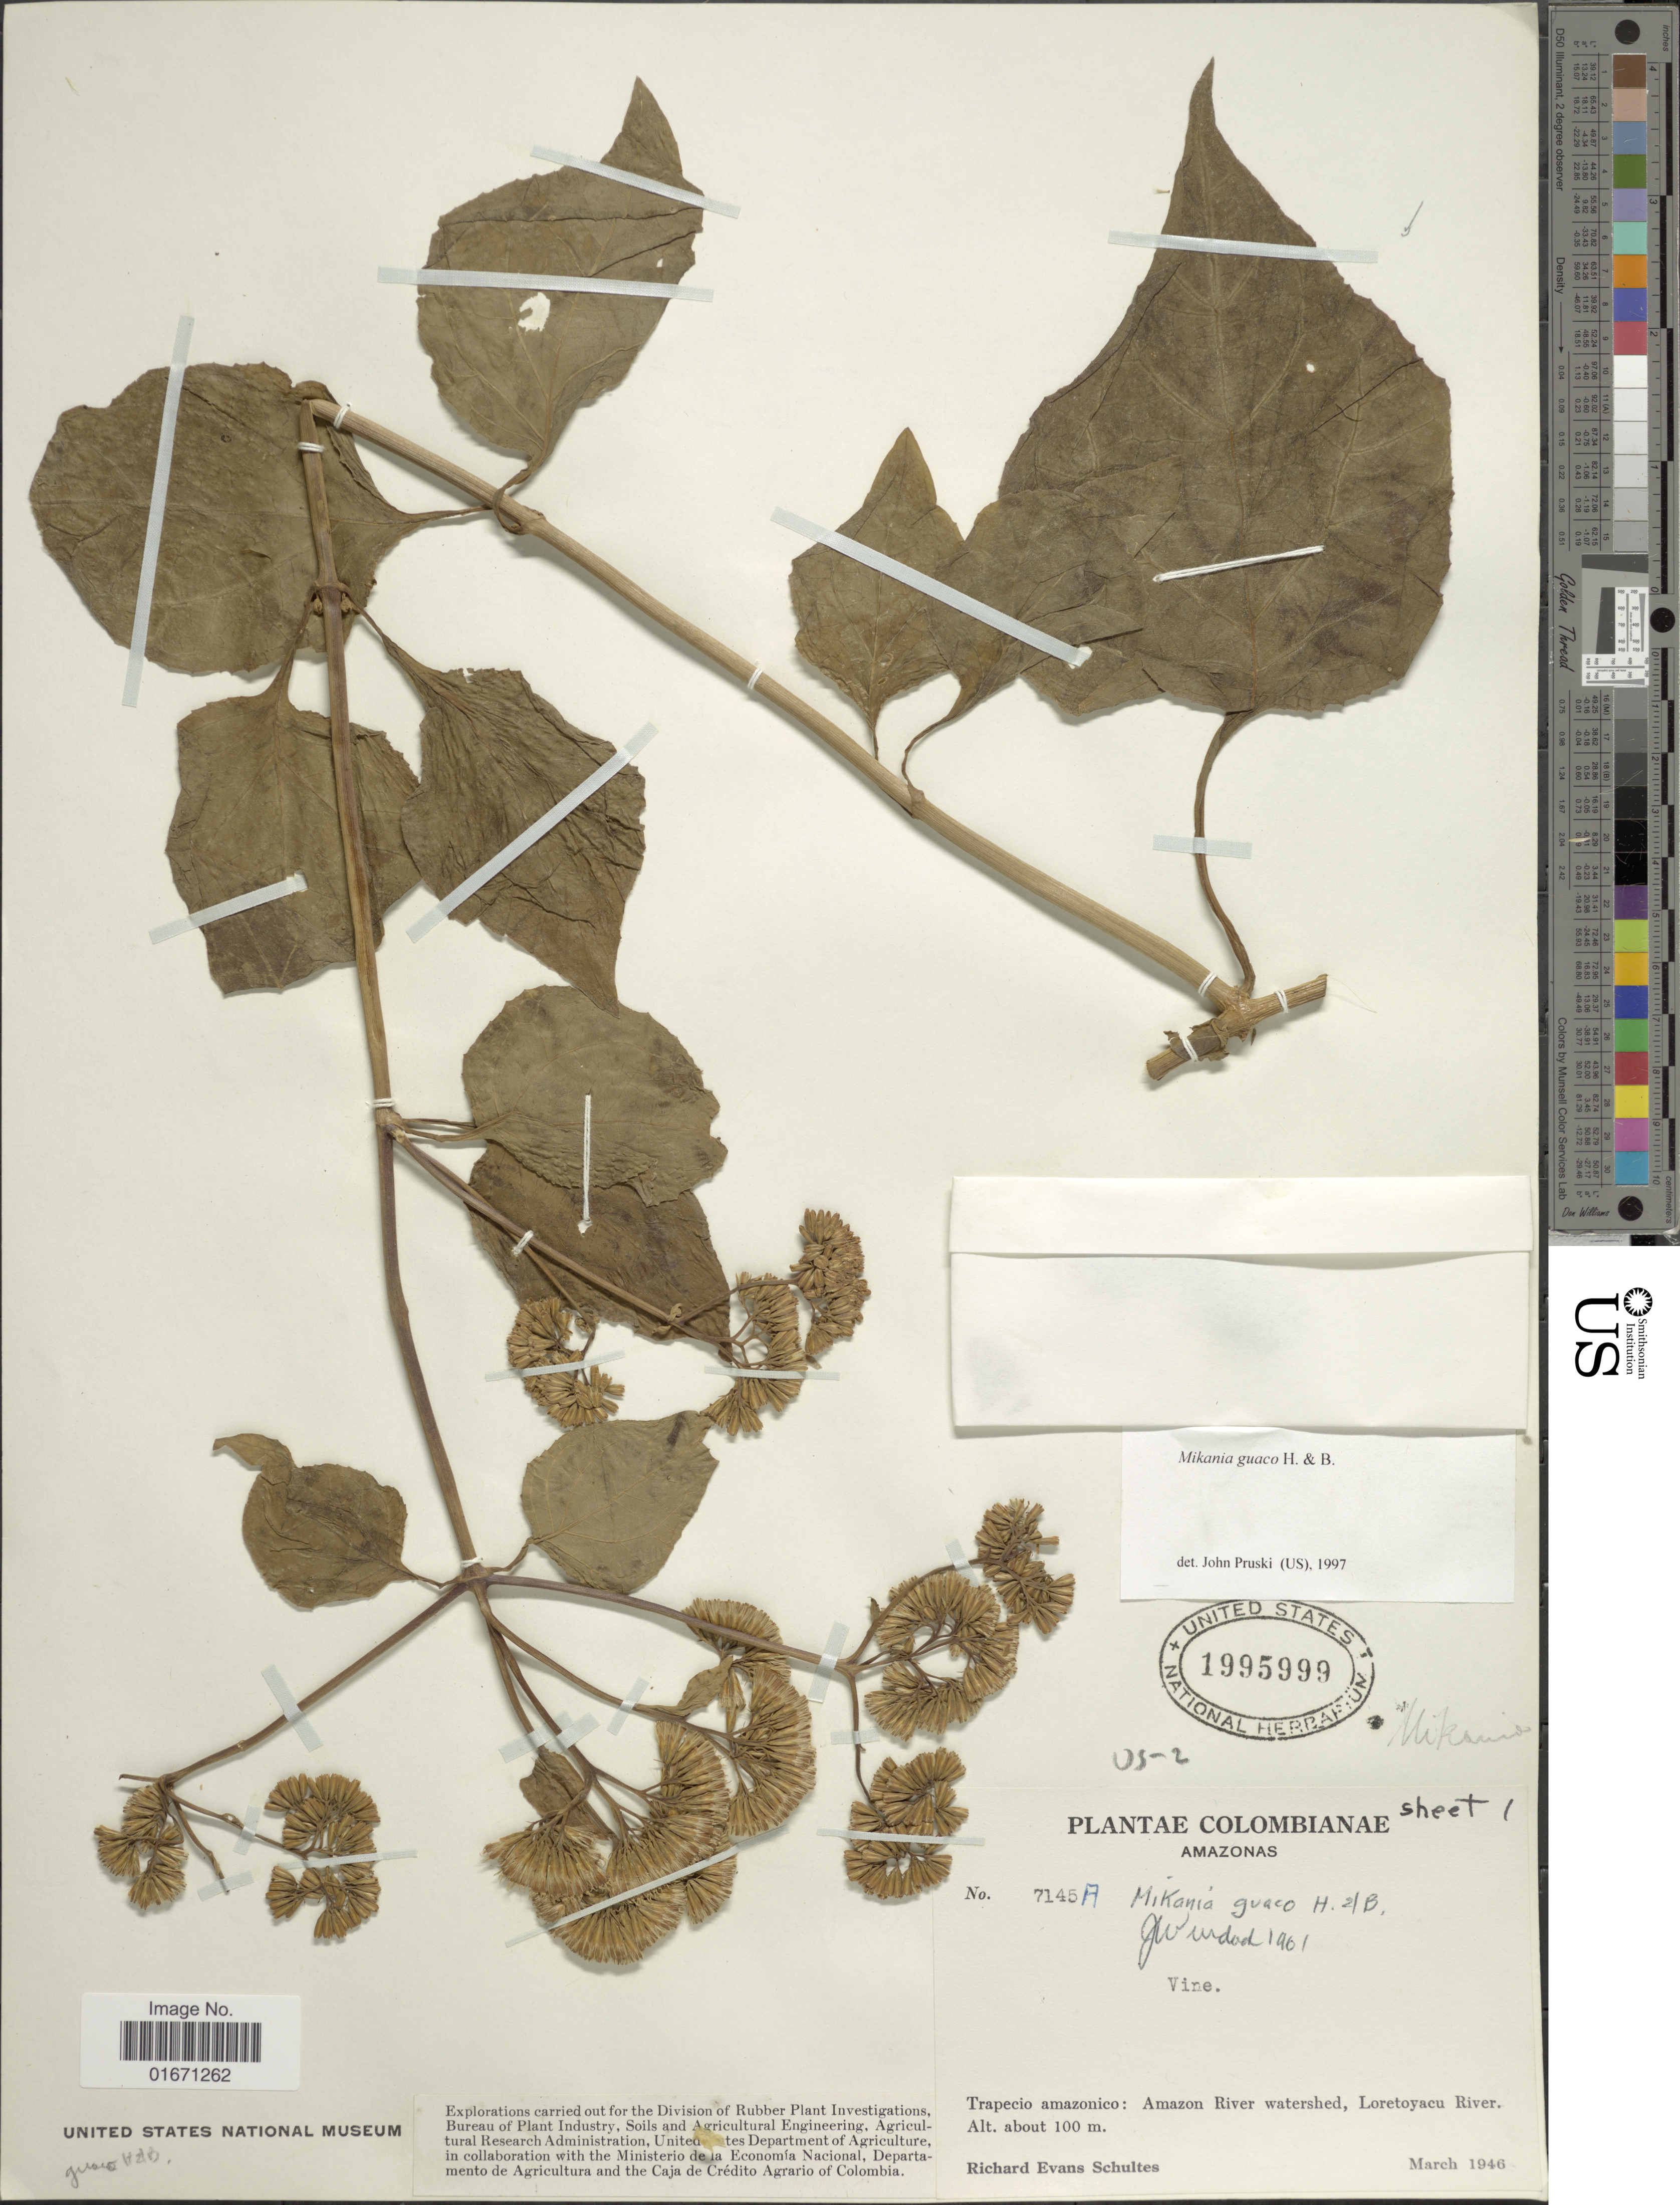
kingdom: Plantae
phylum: Tracheophyta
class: Magnoliopsida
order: Asterales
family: Asteraceae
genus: Mikania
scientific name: Mikania guaco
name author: Humb. & Bonpl.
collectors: R. E. Schultes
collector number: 714517*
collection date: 1946-03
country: Colombia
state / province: Amazônas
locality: Trapecio Amazonico, Amazon River watershed, Loretoyacu River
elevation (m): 100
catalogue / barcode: US 1995999